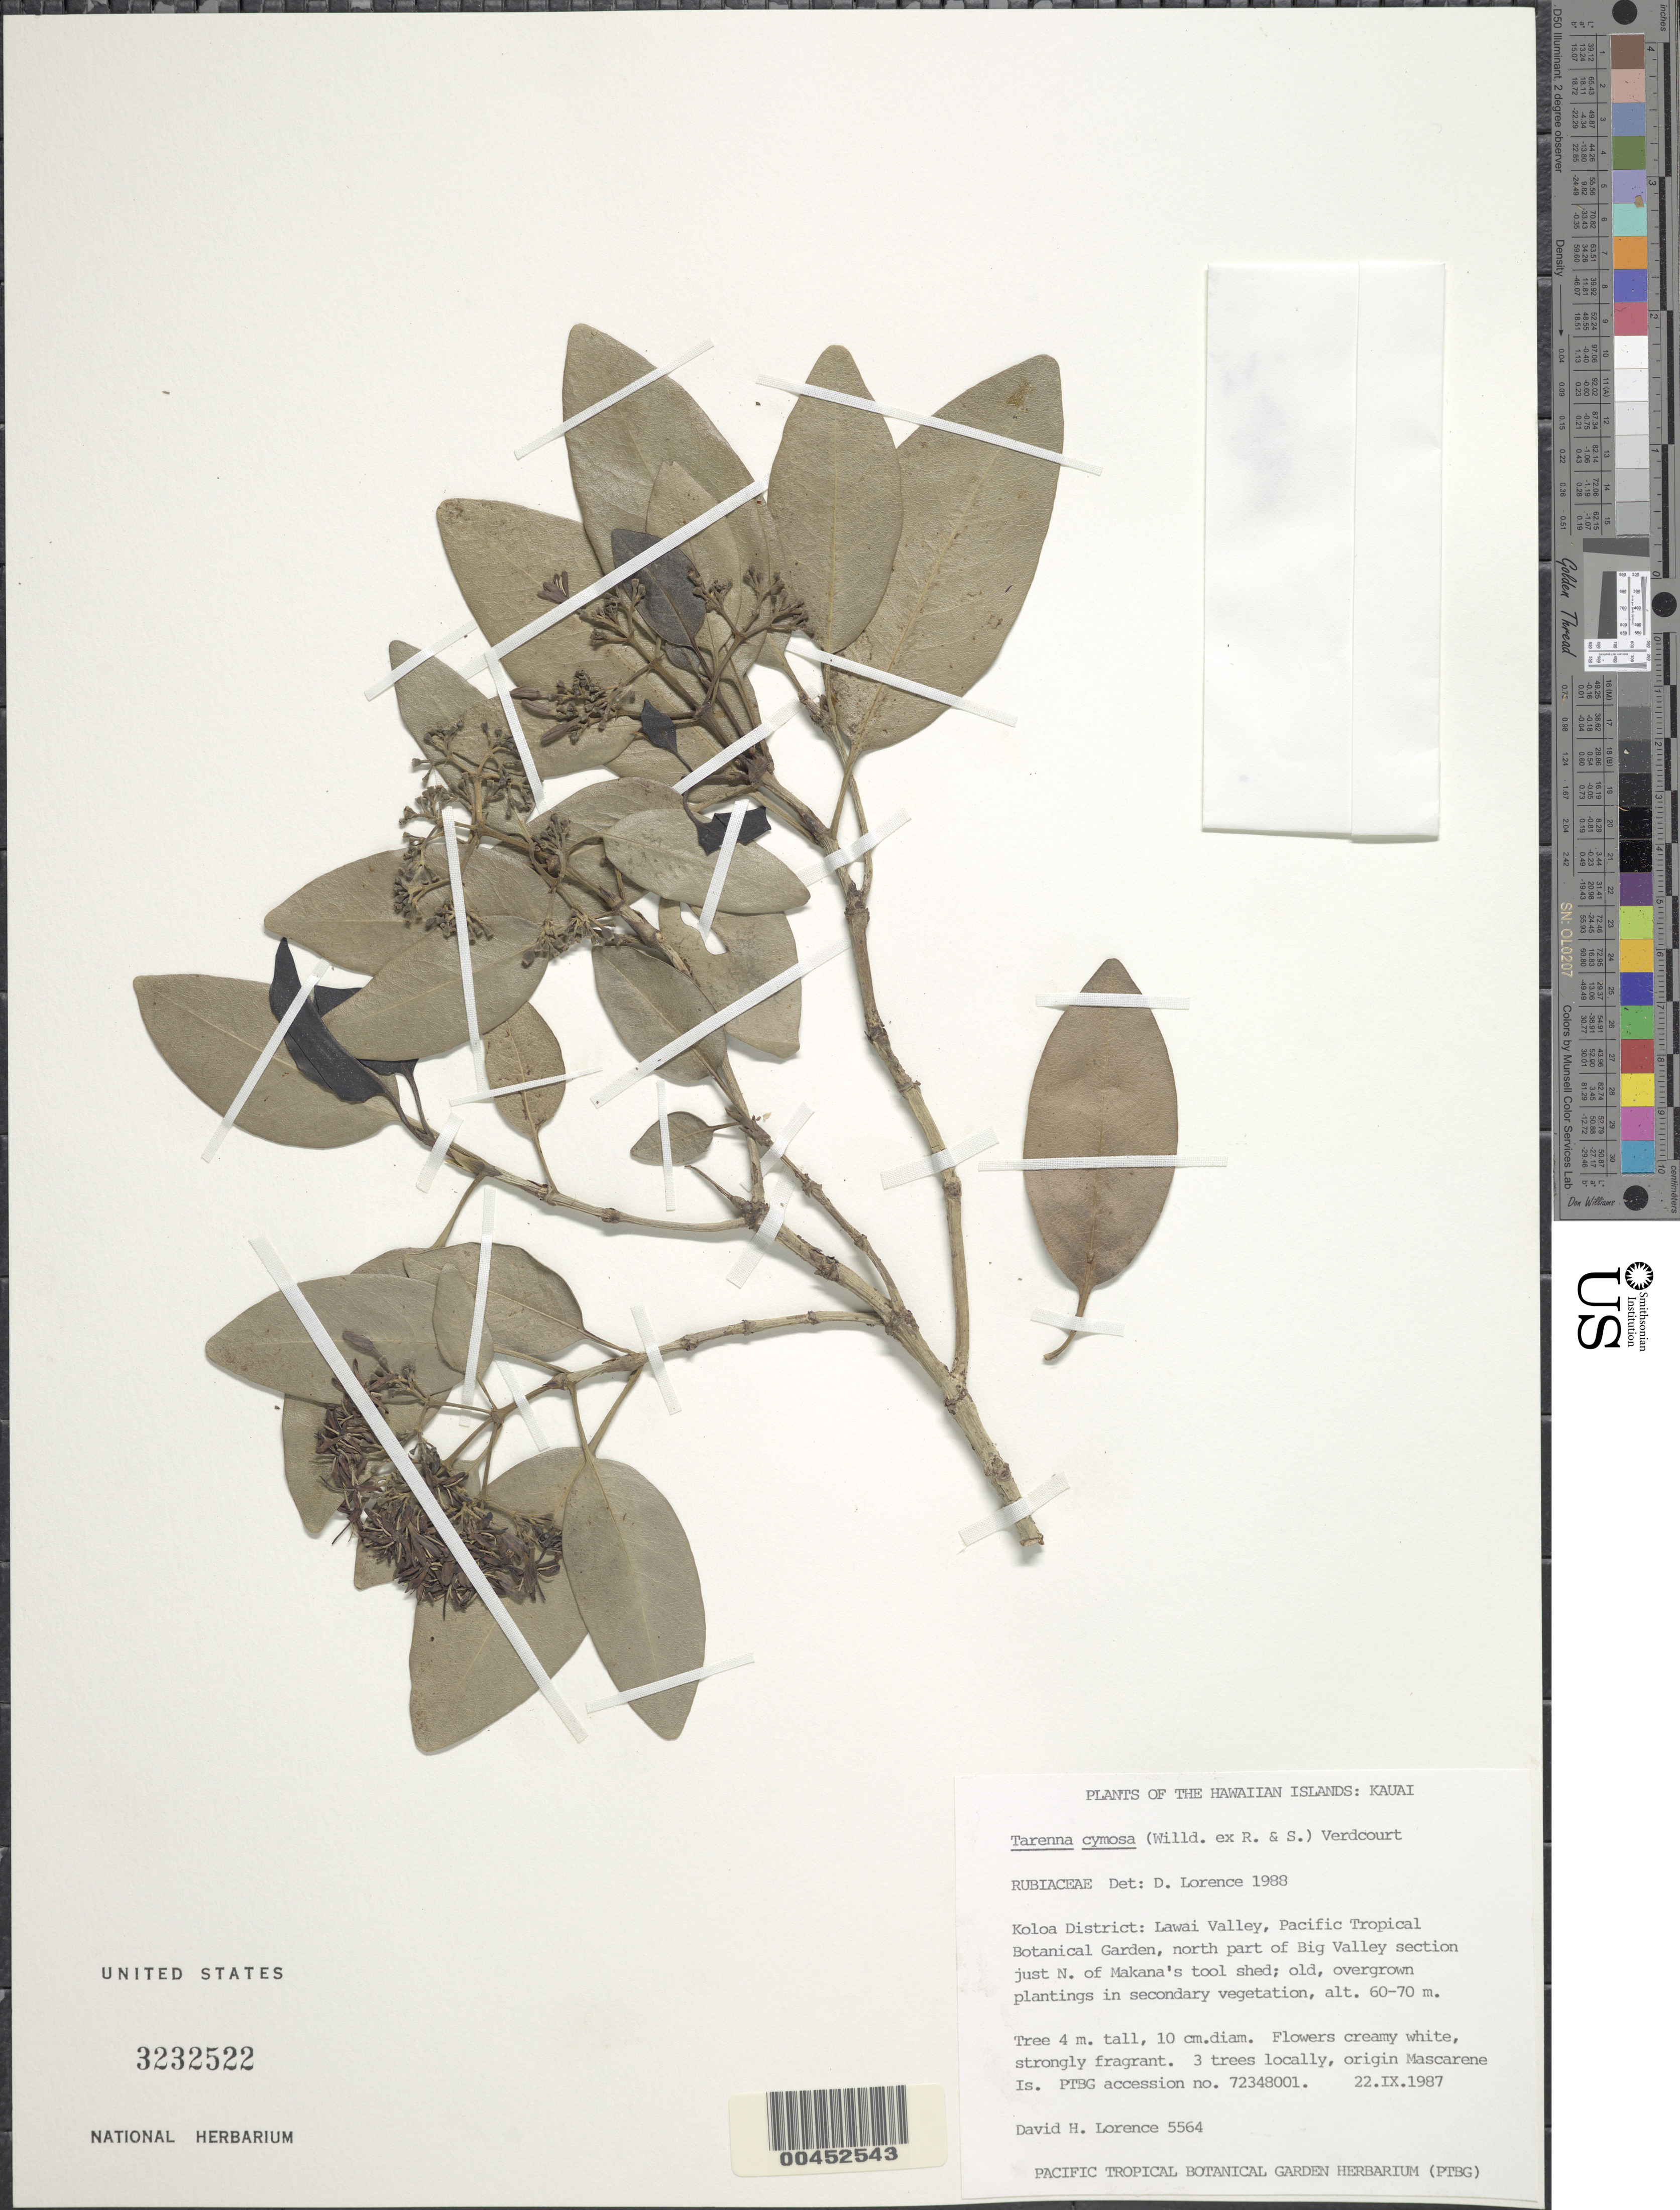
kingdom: Plantae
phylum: Tracheophyta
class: Magnoliopsida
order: Gentianales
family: Rubiaceae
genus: Tarenna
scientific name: Tarenna cymosa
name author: (Willd. ex Schult.) Verdc.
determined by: Lorence, David H., (PTBG), National Tropical Botanical Garden (UNITED STATES)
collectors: D. Lorence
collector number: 5564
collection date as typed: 22 Sep 1987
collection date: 1987-09-22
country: United States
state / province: Hawaii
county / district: Kauai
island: Kaua'i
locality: Koloa District: Lawai Valley. Pacific Tropical Botanical Garden, north part of Big Valley section just N of Makana's tool shed.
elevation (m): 60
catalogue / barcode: US 3232522